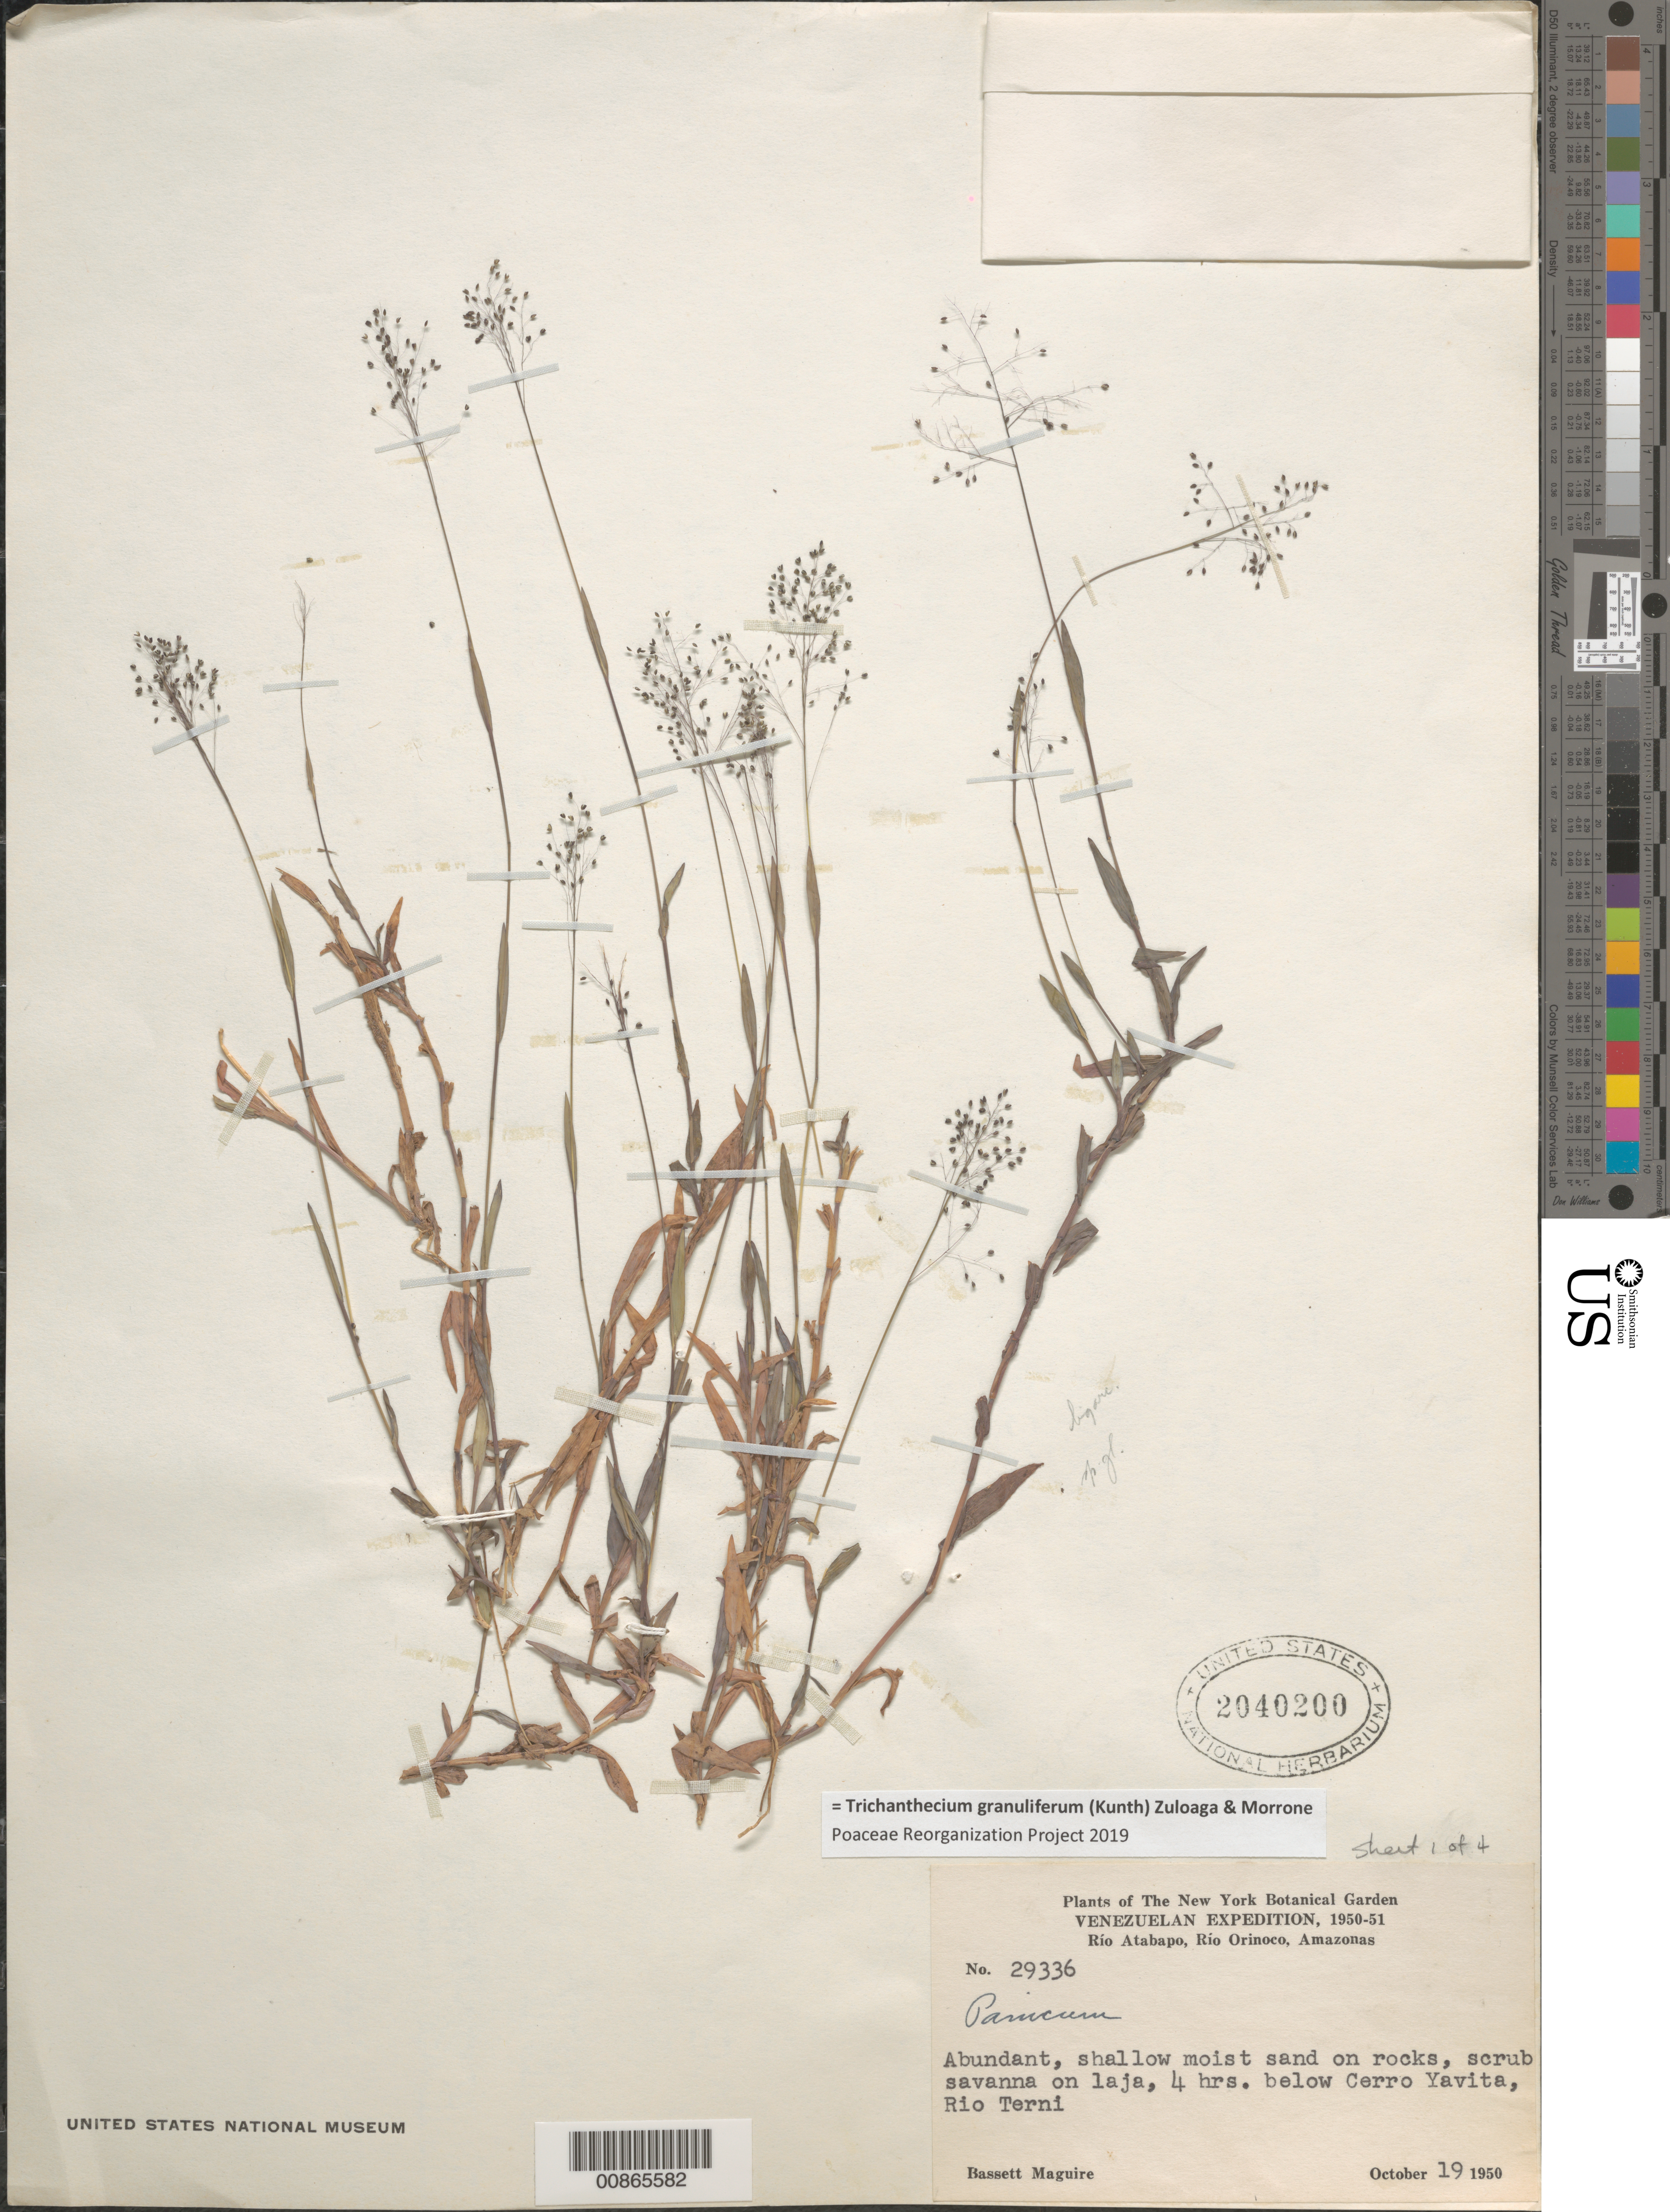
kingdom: Plantae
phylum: Tracheophyta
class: Liliopsida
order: Poales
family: Poaceae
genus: Trichanthecium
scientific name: Trichanthecium granuliferum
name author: (Kunth) Zuloaga & Morrone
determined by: Poaceae Reorganization Project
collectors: B. Maguire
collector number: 29336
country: Venezuela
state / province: Amazonas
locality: Río Temi, 4 hours below Yavita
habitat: Shallow moist sand on rocks, scrub savanna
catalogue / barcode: US 2040200